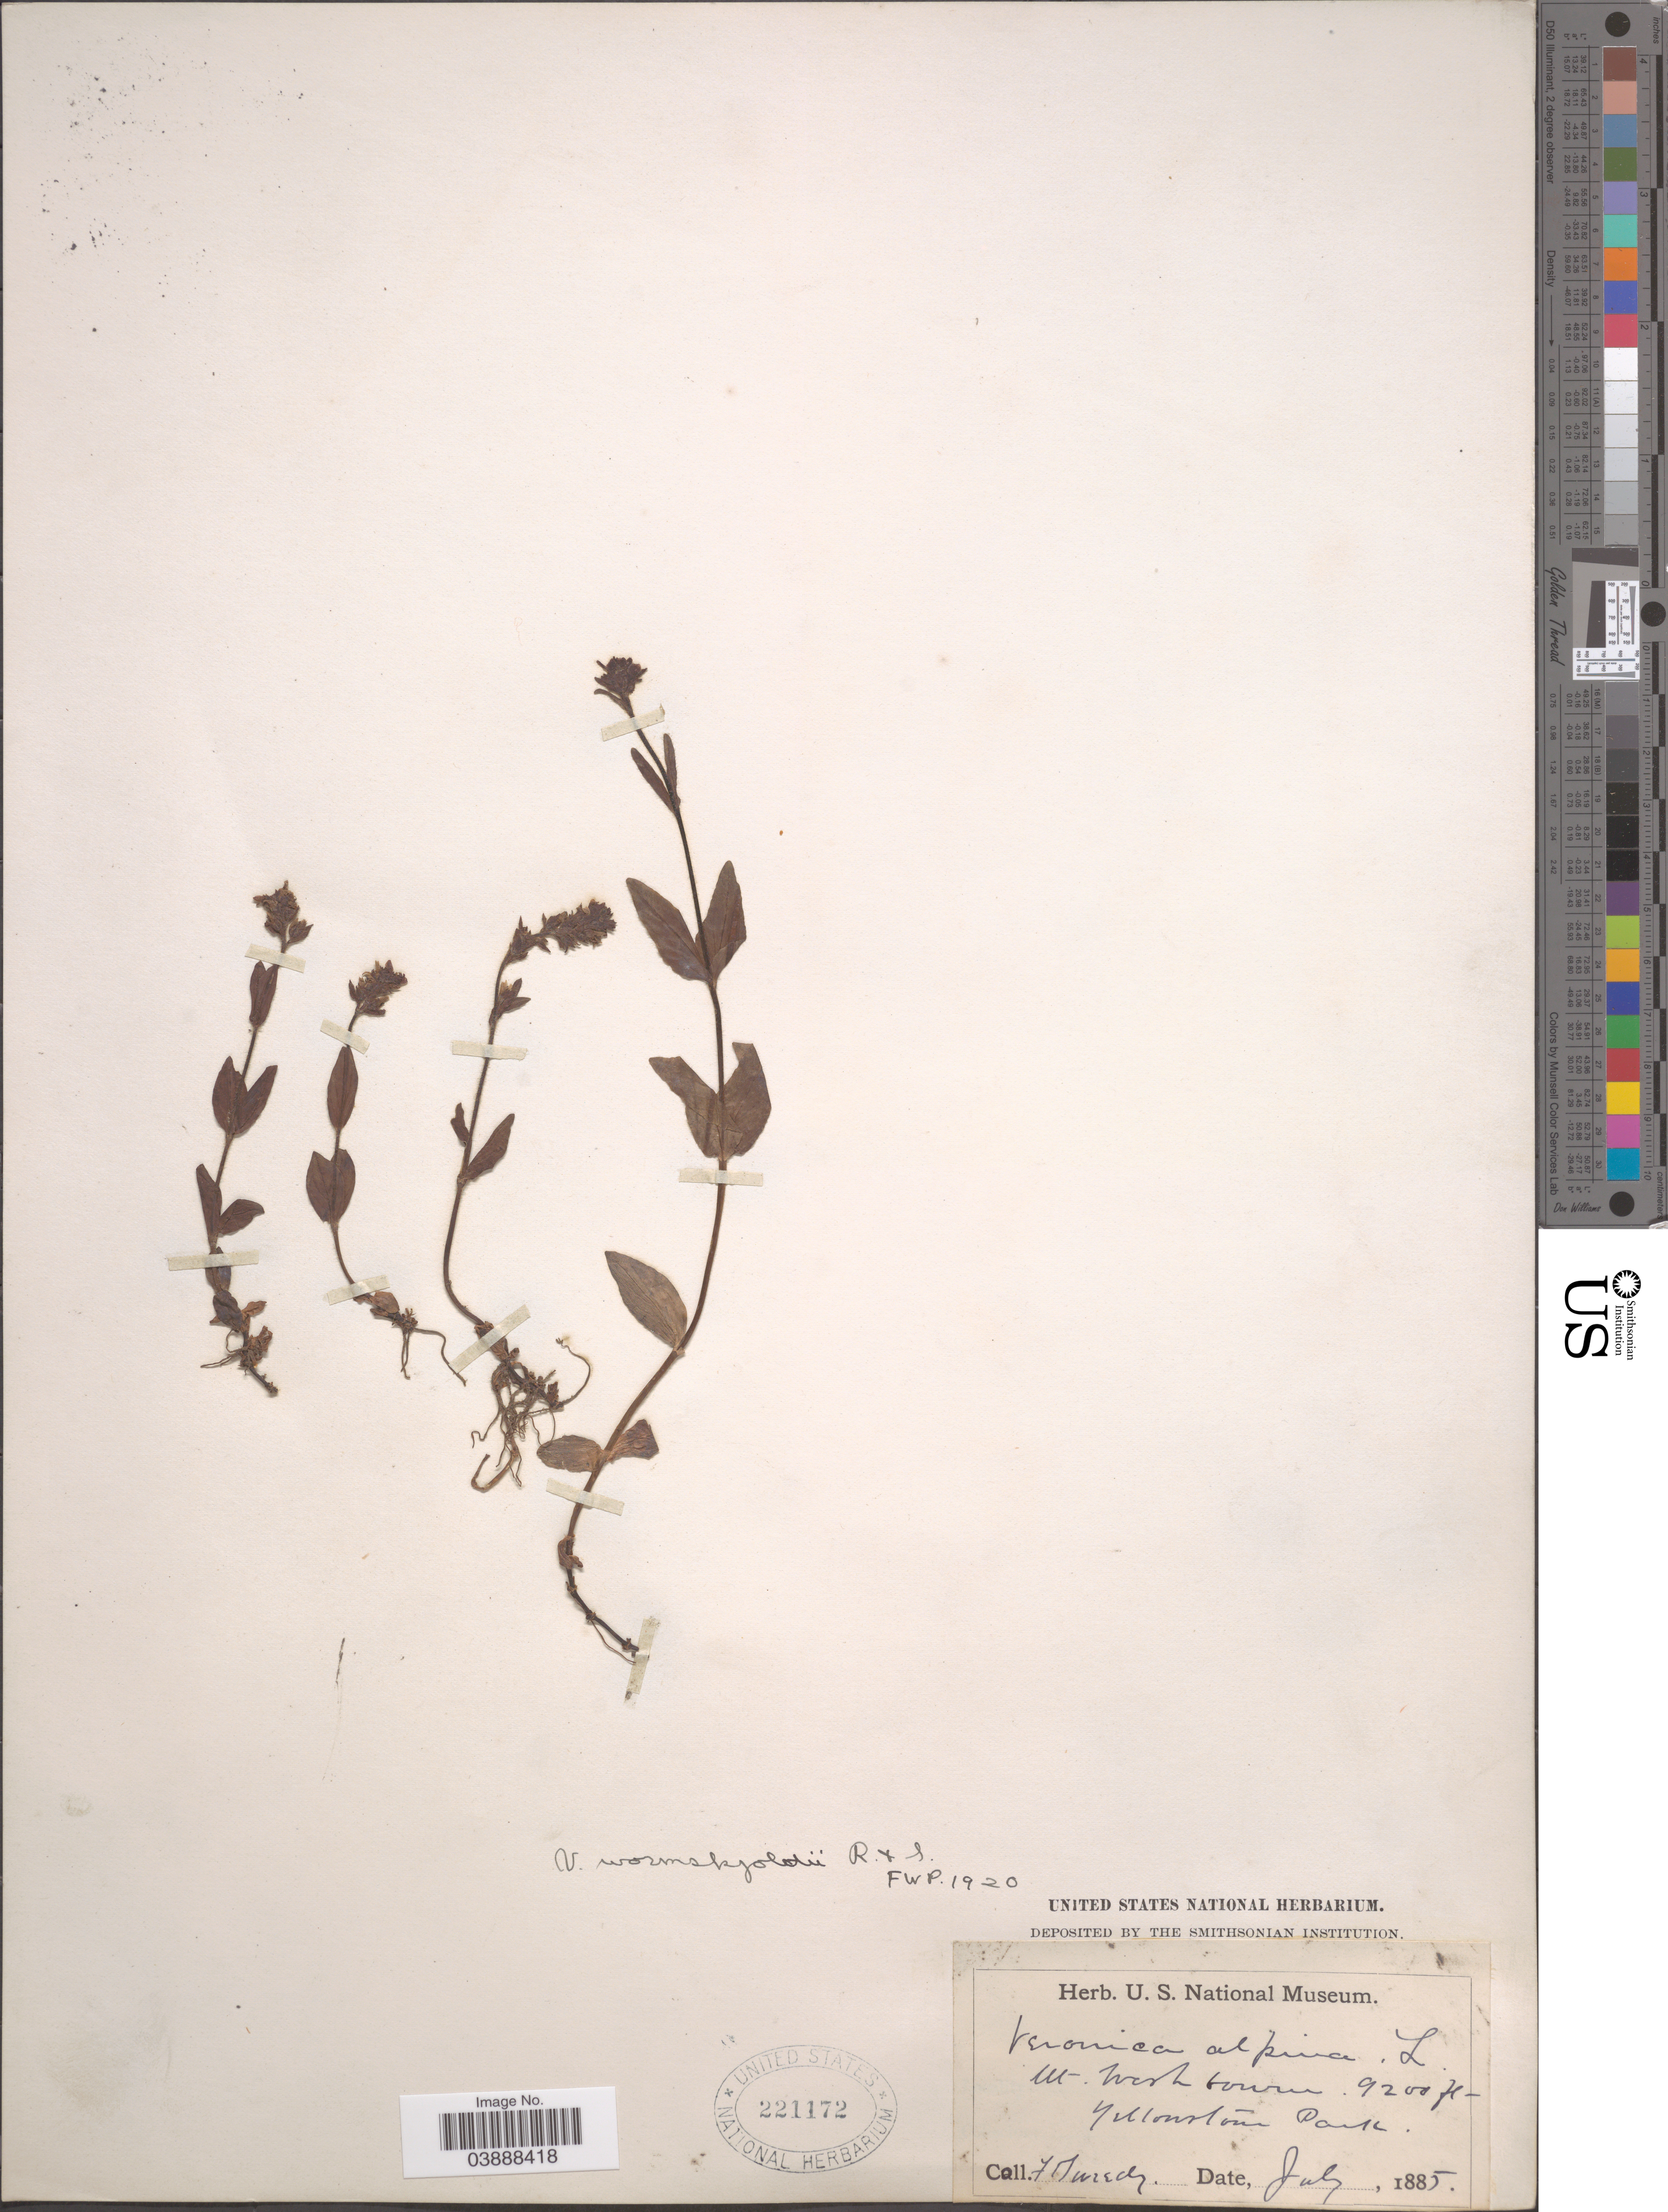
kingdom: Plantae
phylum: Tracheophyta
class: Magnoliopsida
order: Lamiales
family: Plantaginaceae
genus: Veronica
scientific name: Veronica wormskjoldii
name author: Roem. & Schult.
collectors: F. Tweedy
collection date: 1885-07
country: United States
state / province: Wyoming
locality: Mt. Washburn. Yellowstone Park.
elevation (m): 2804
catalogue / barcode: US 221172